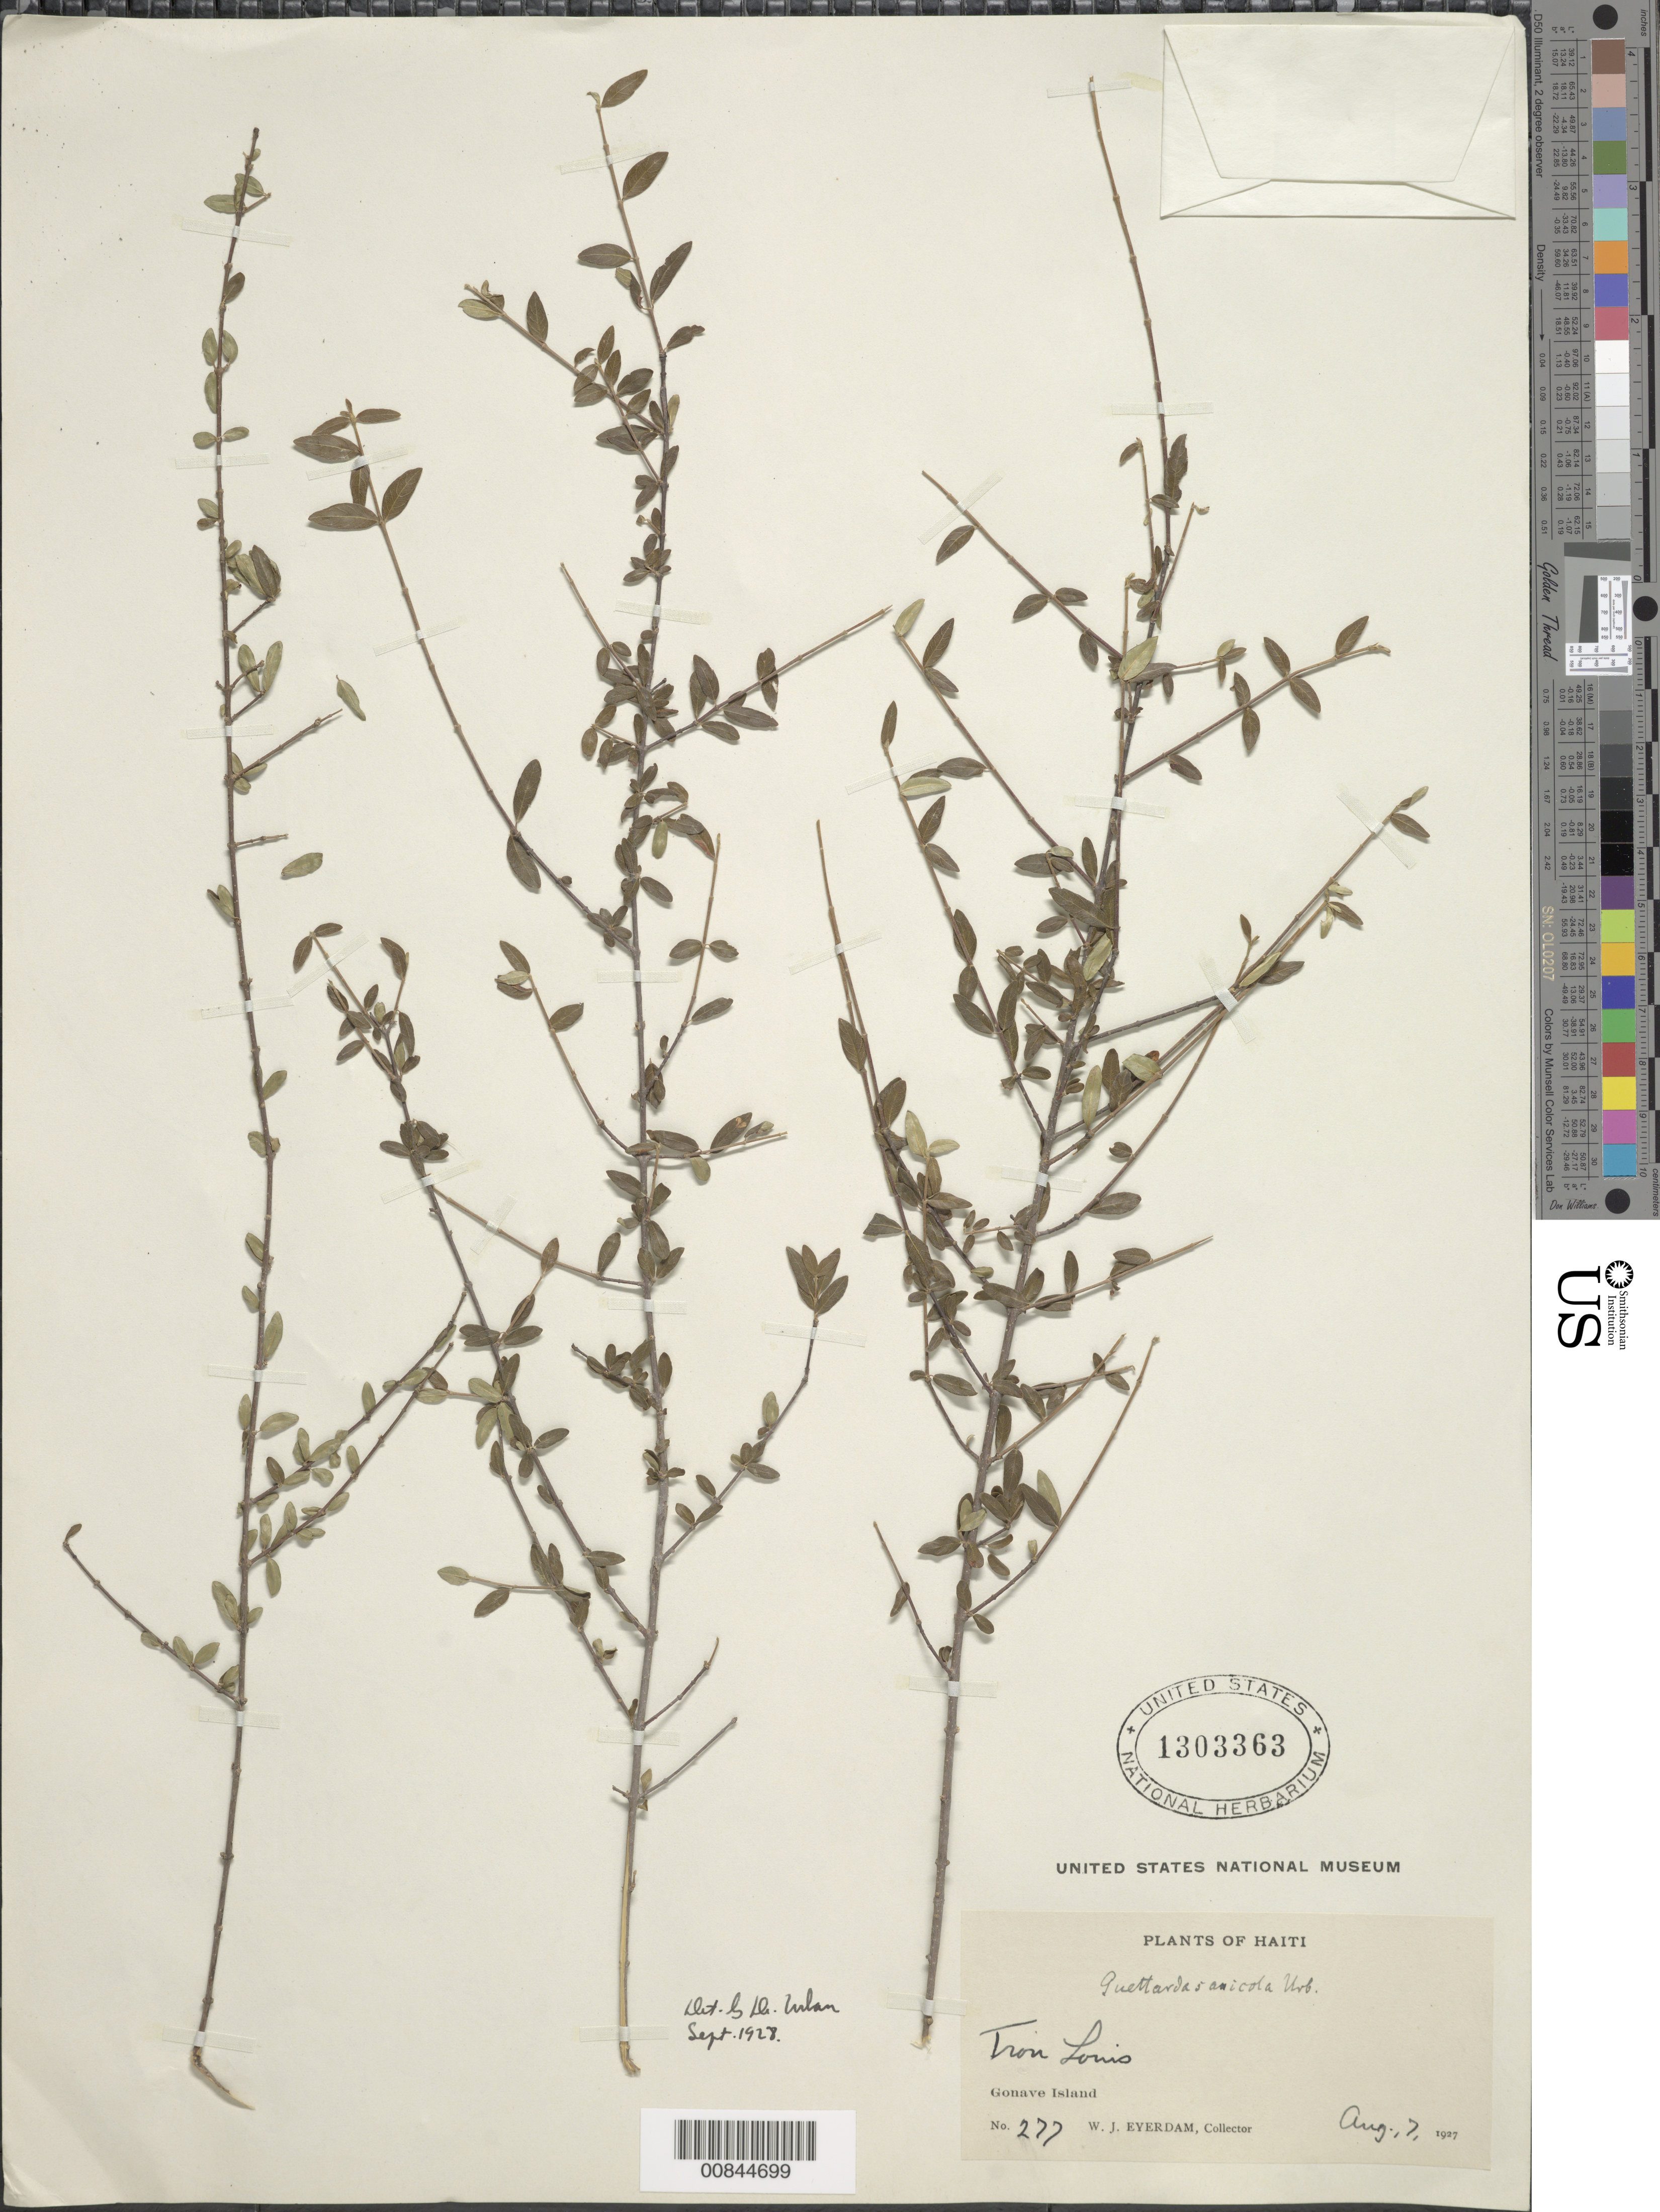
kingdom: Plantae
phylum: Tracheophyta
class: Magnoliopsida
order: Gentianales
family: Rubiaceae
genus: Guettarda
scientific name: Guettarda saxicola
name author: Urb.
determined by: Urban, Ignatz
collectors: W. J. Eyerdam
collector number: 277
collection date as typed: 07 Aug 1927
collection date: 1927-08-07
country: Haiti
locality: Gonave Island. Tron Louis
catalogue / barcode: US 1303363